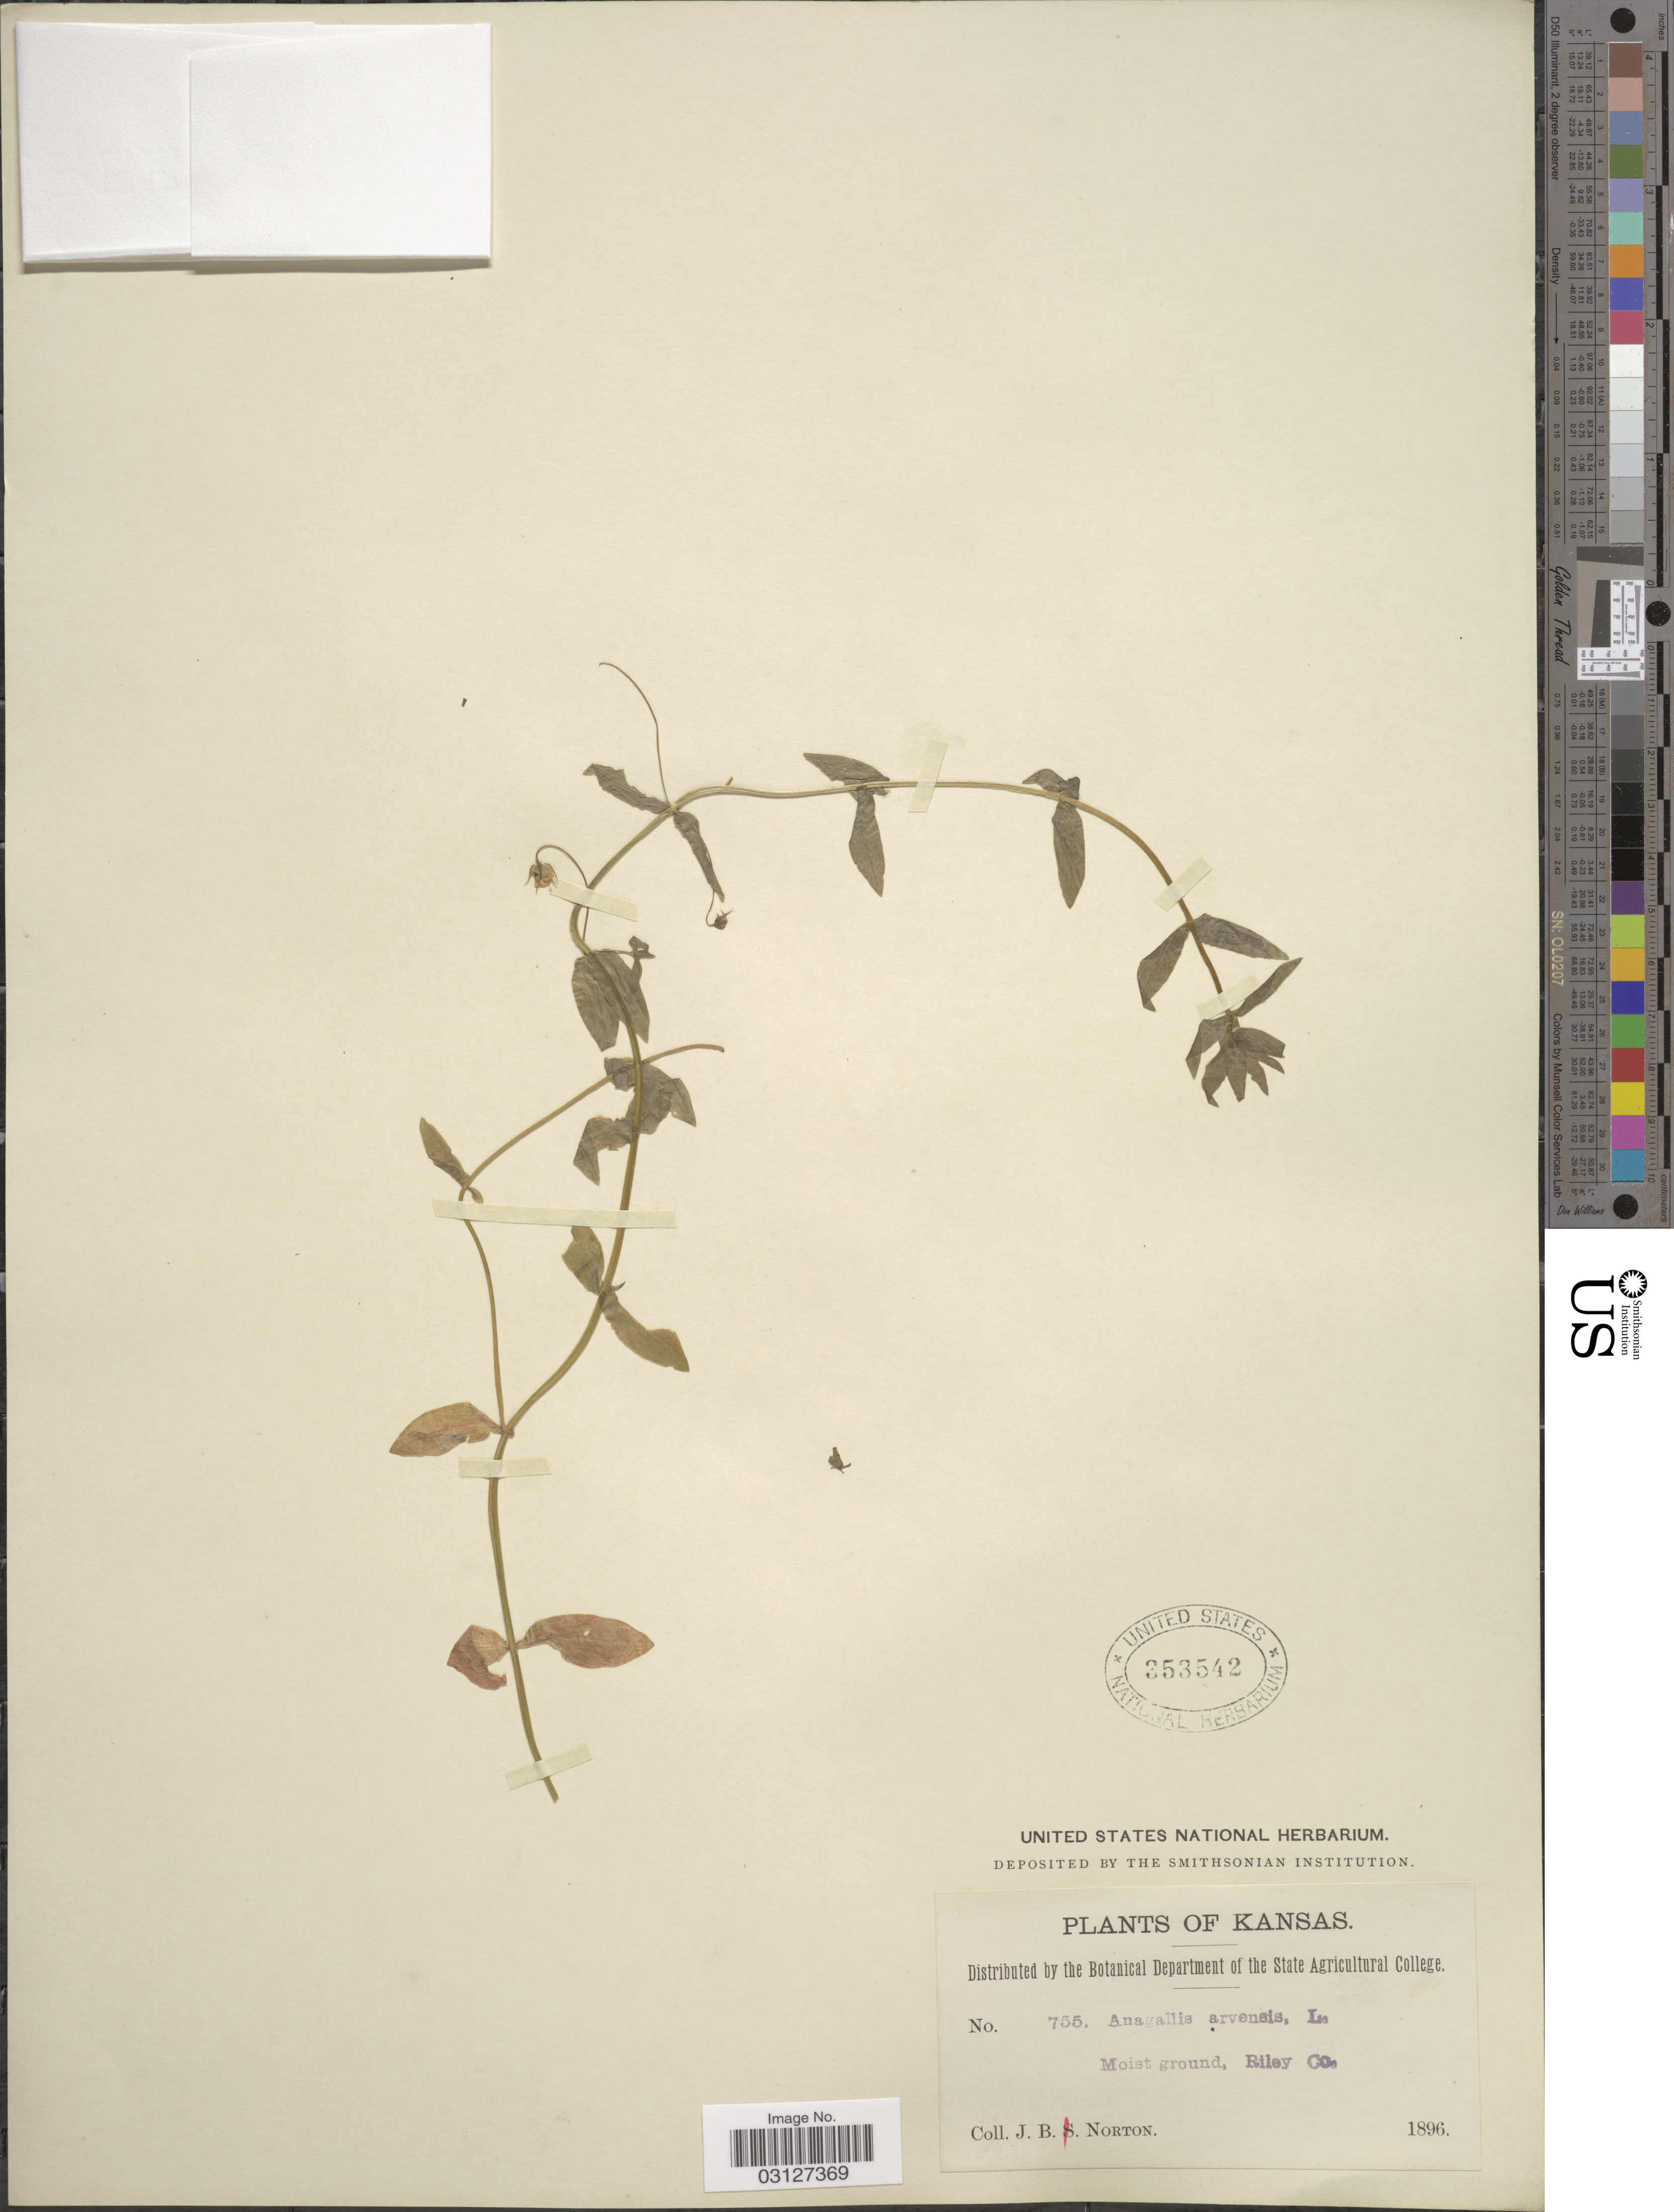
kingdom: Plantae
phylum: Tracheophyta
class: Magnoliopsida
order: Ericales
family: Primulaceae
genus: Anagallis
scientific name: Anagallis arvensis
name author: L.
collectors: J. B. Norton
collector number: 755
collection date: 1896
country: United States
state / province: Kansas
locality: Moist ground, Riley Co.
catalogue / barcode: US 353542